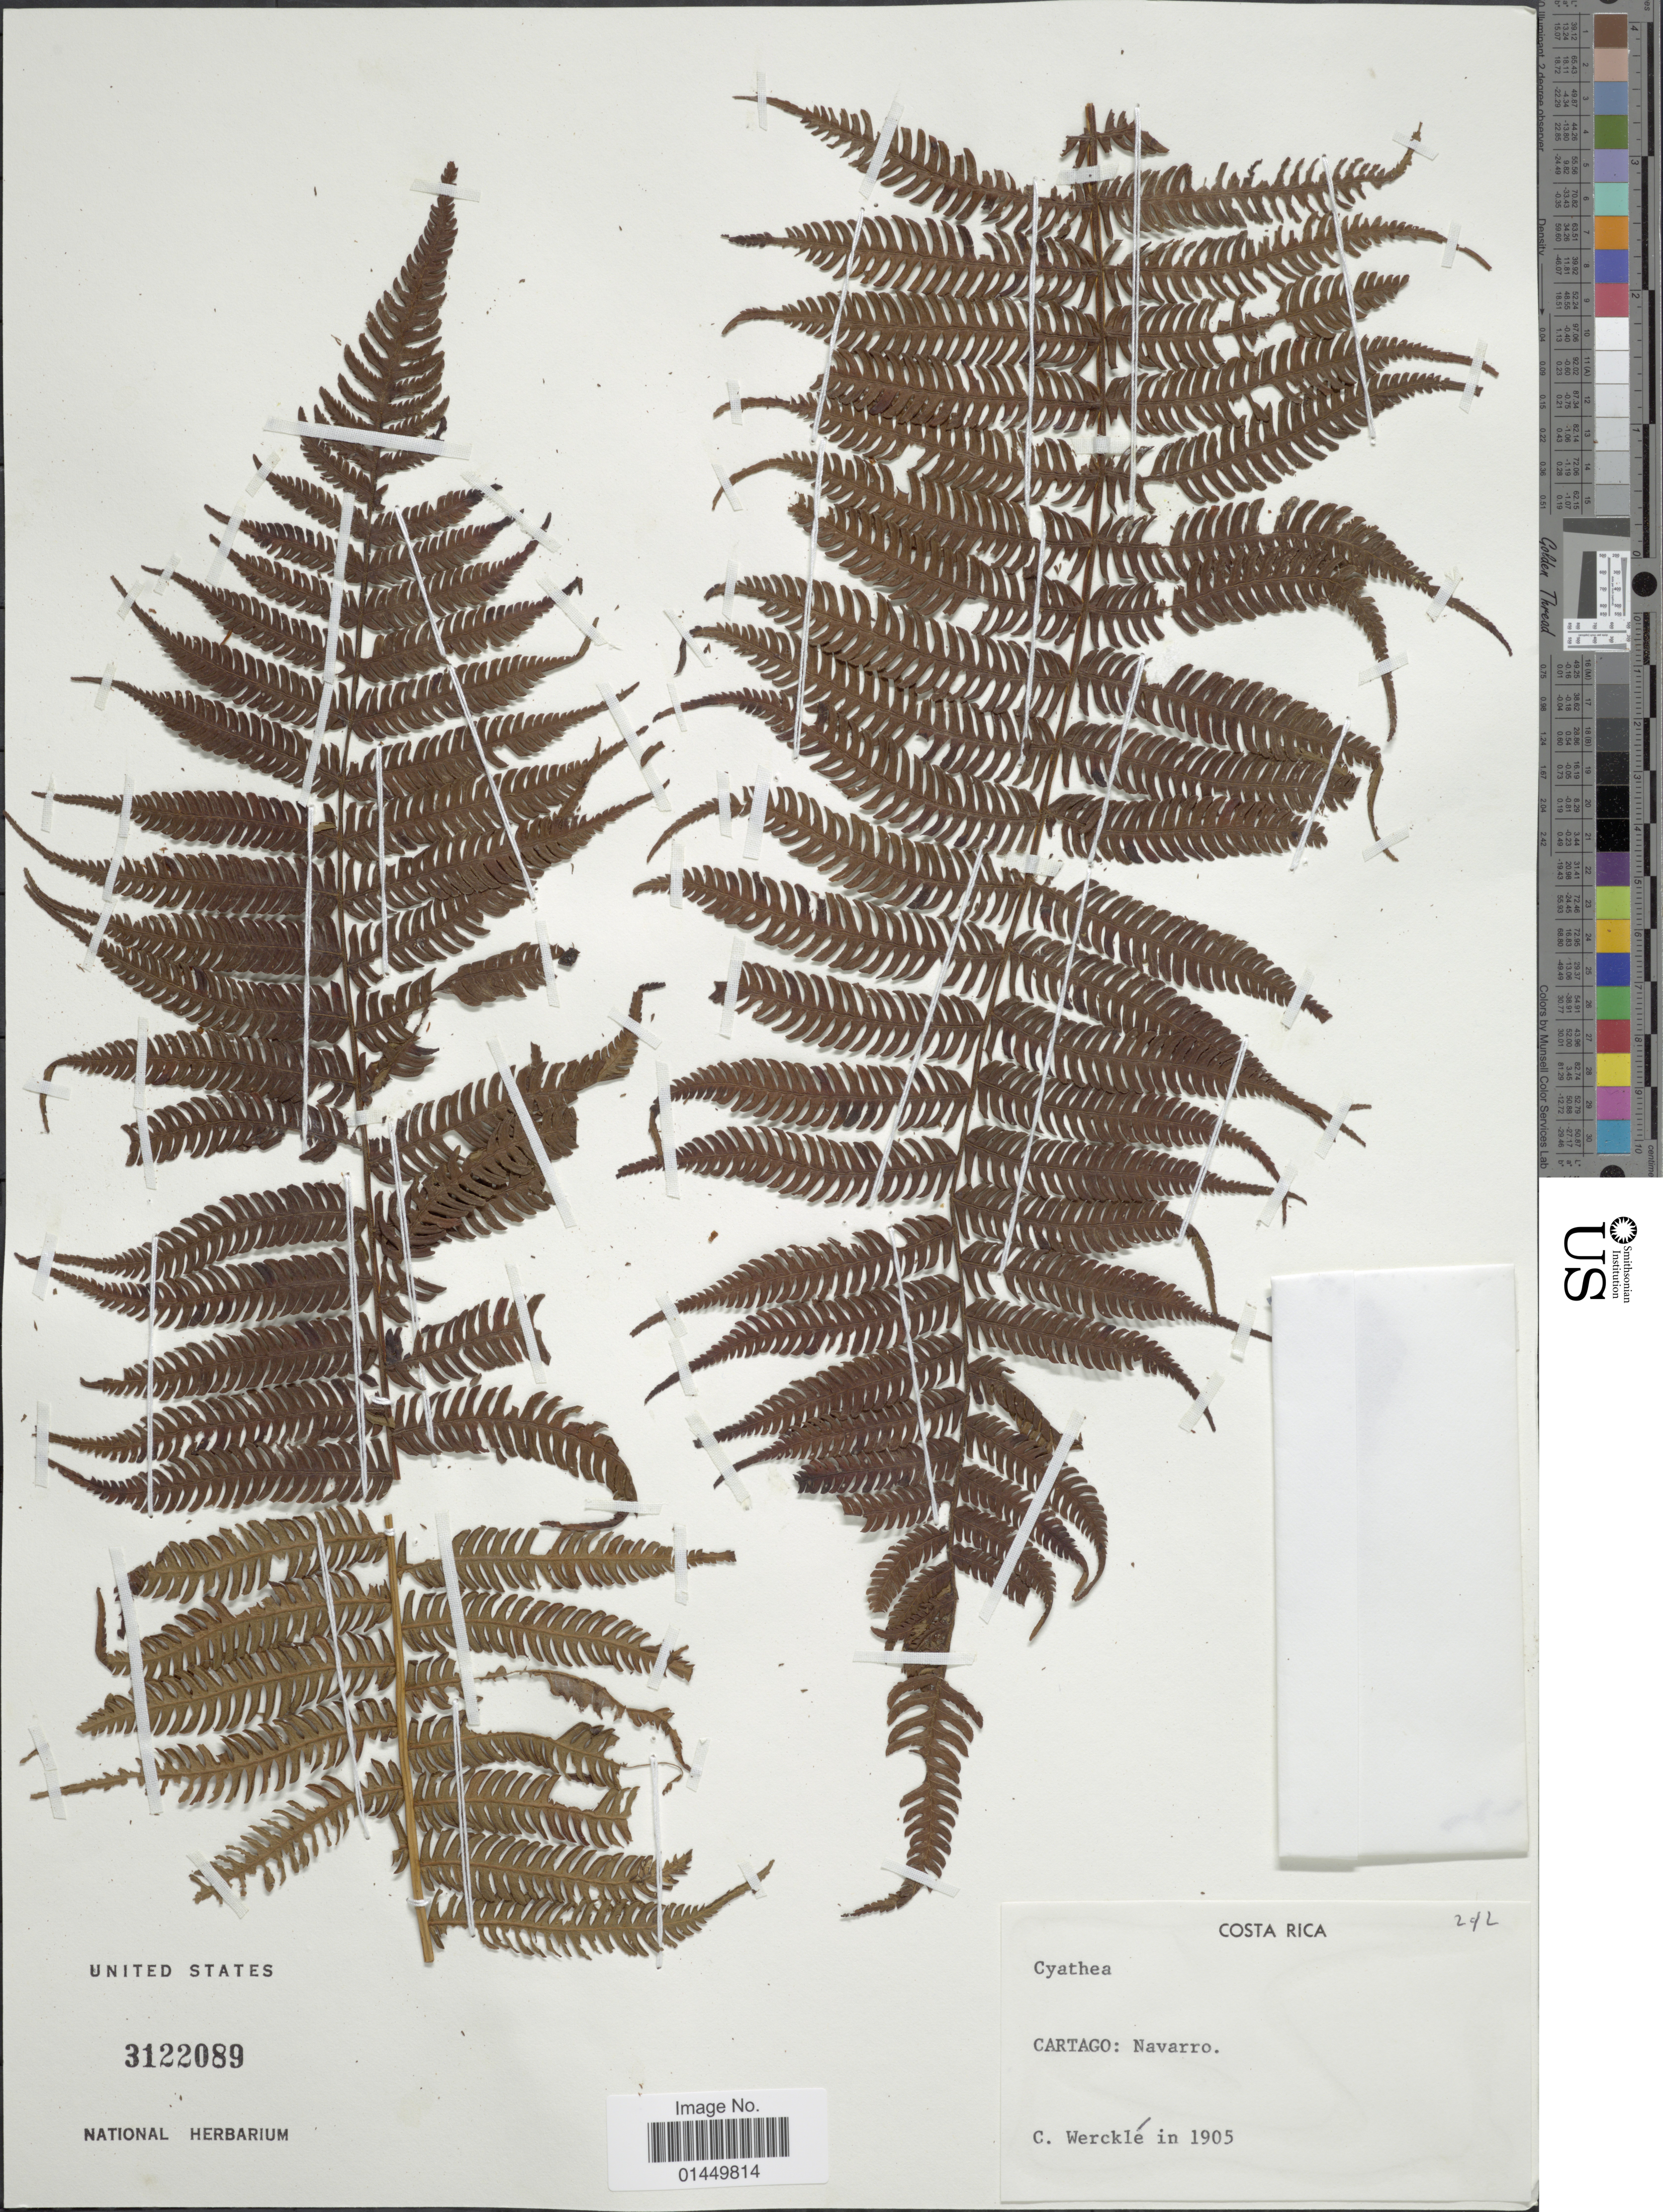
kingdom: Plantae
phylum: Tracheophyta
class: Polypodiopsida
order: Cyatheales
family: Cyatheaceae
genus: Cyathea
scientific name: Cyathea sp.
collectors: C. C Wercklé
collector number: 242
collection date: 1905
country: Costa Rica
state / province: Cartago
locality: Cartago: Navarro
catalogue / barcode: US 3122089